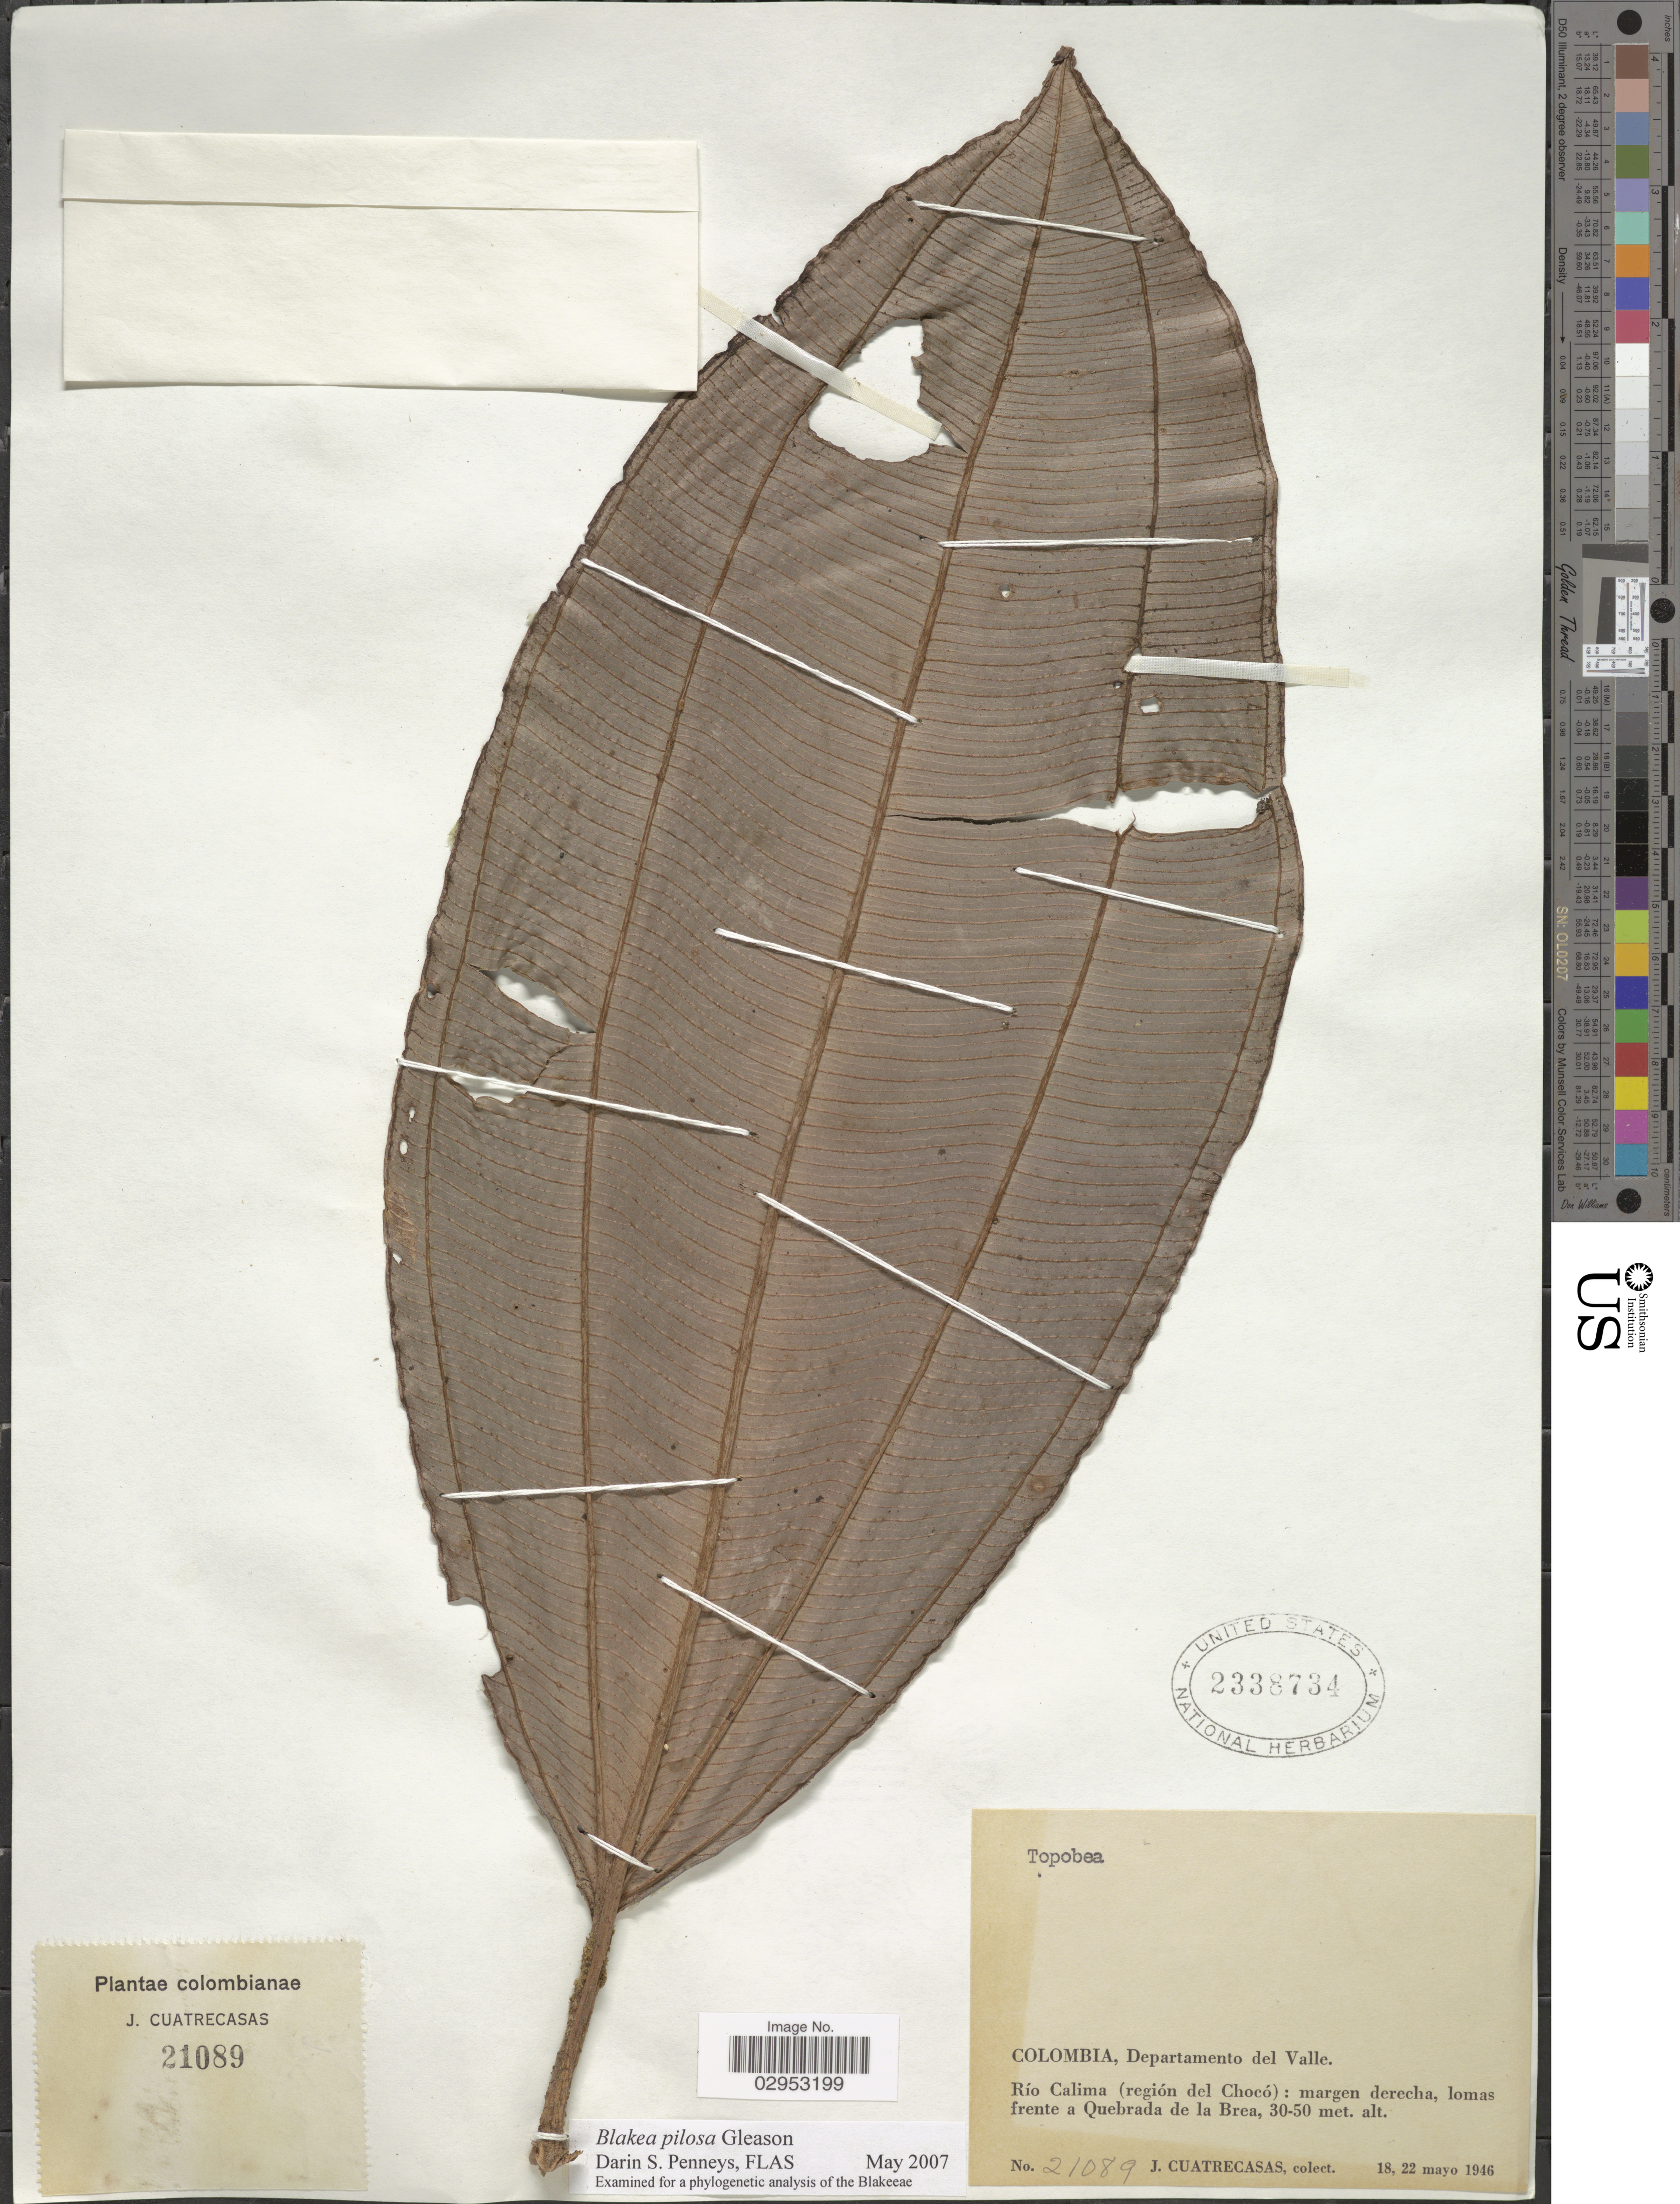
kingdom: Plantae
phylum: Tracheophyta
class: Magnoliopsida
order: Myrtales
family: Melastomataceae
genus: Blakea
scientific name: Blakea pilosa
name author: Gleason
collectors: J. Cuatrecasas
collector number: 21089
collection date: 1946-05-18/1946-05-22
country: Colombia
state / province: Valle del Cauca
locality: Departamento del Valle. Río Calima (región del Chocó): margen derecha, lomas frente a Quebrada de la Brea.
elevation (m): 30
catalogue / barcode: US 2338734